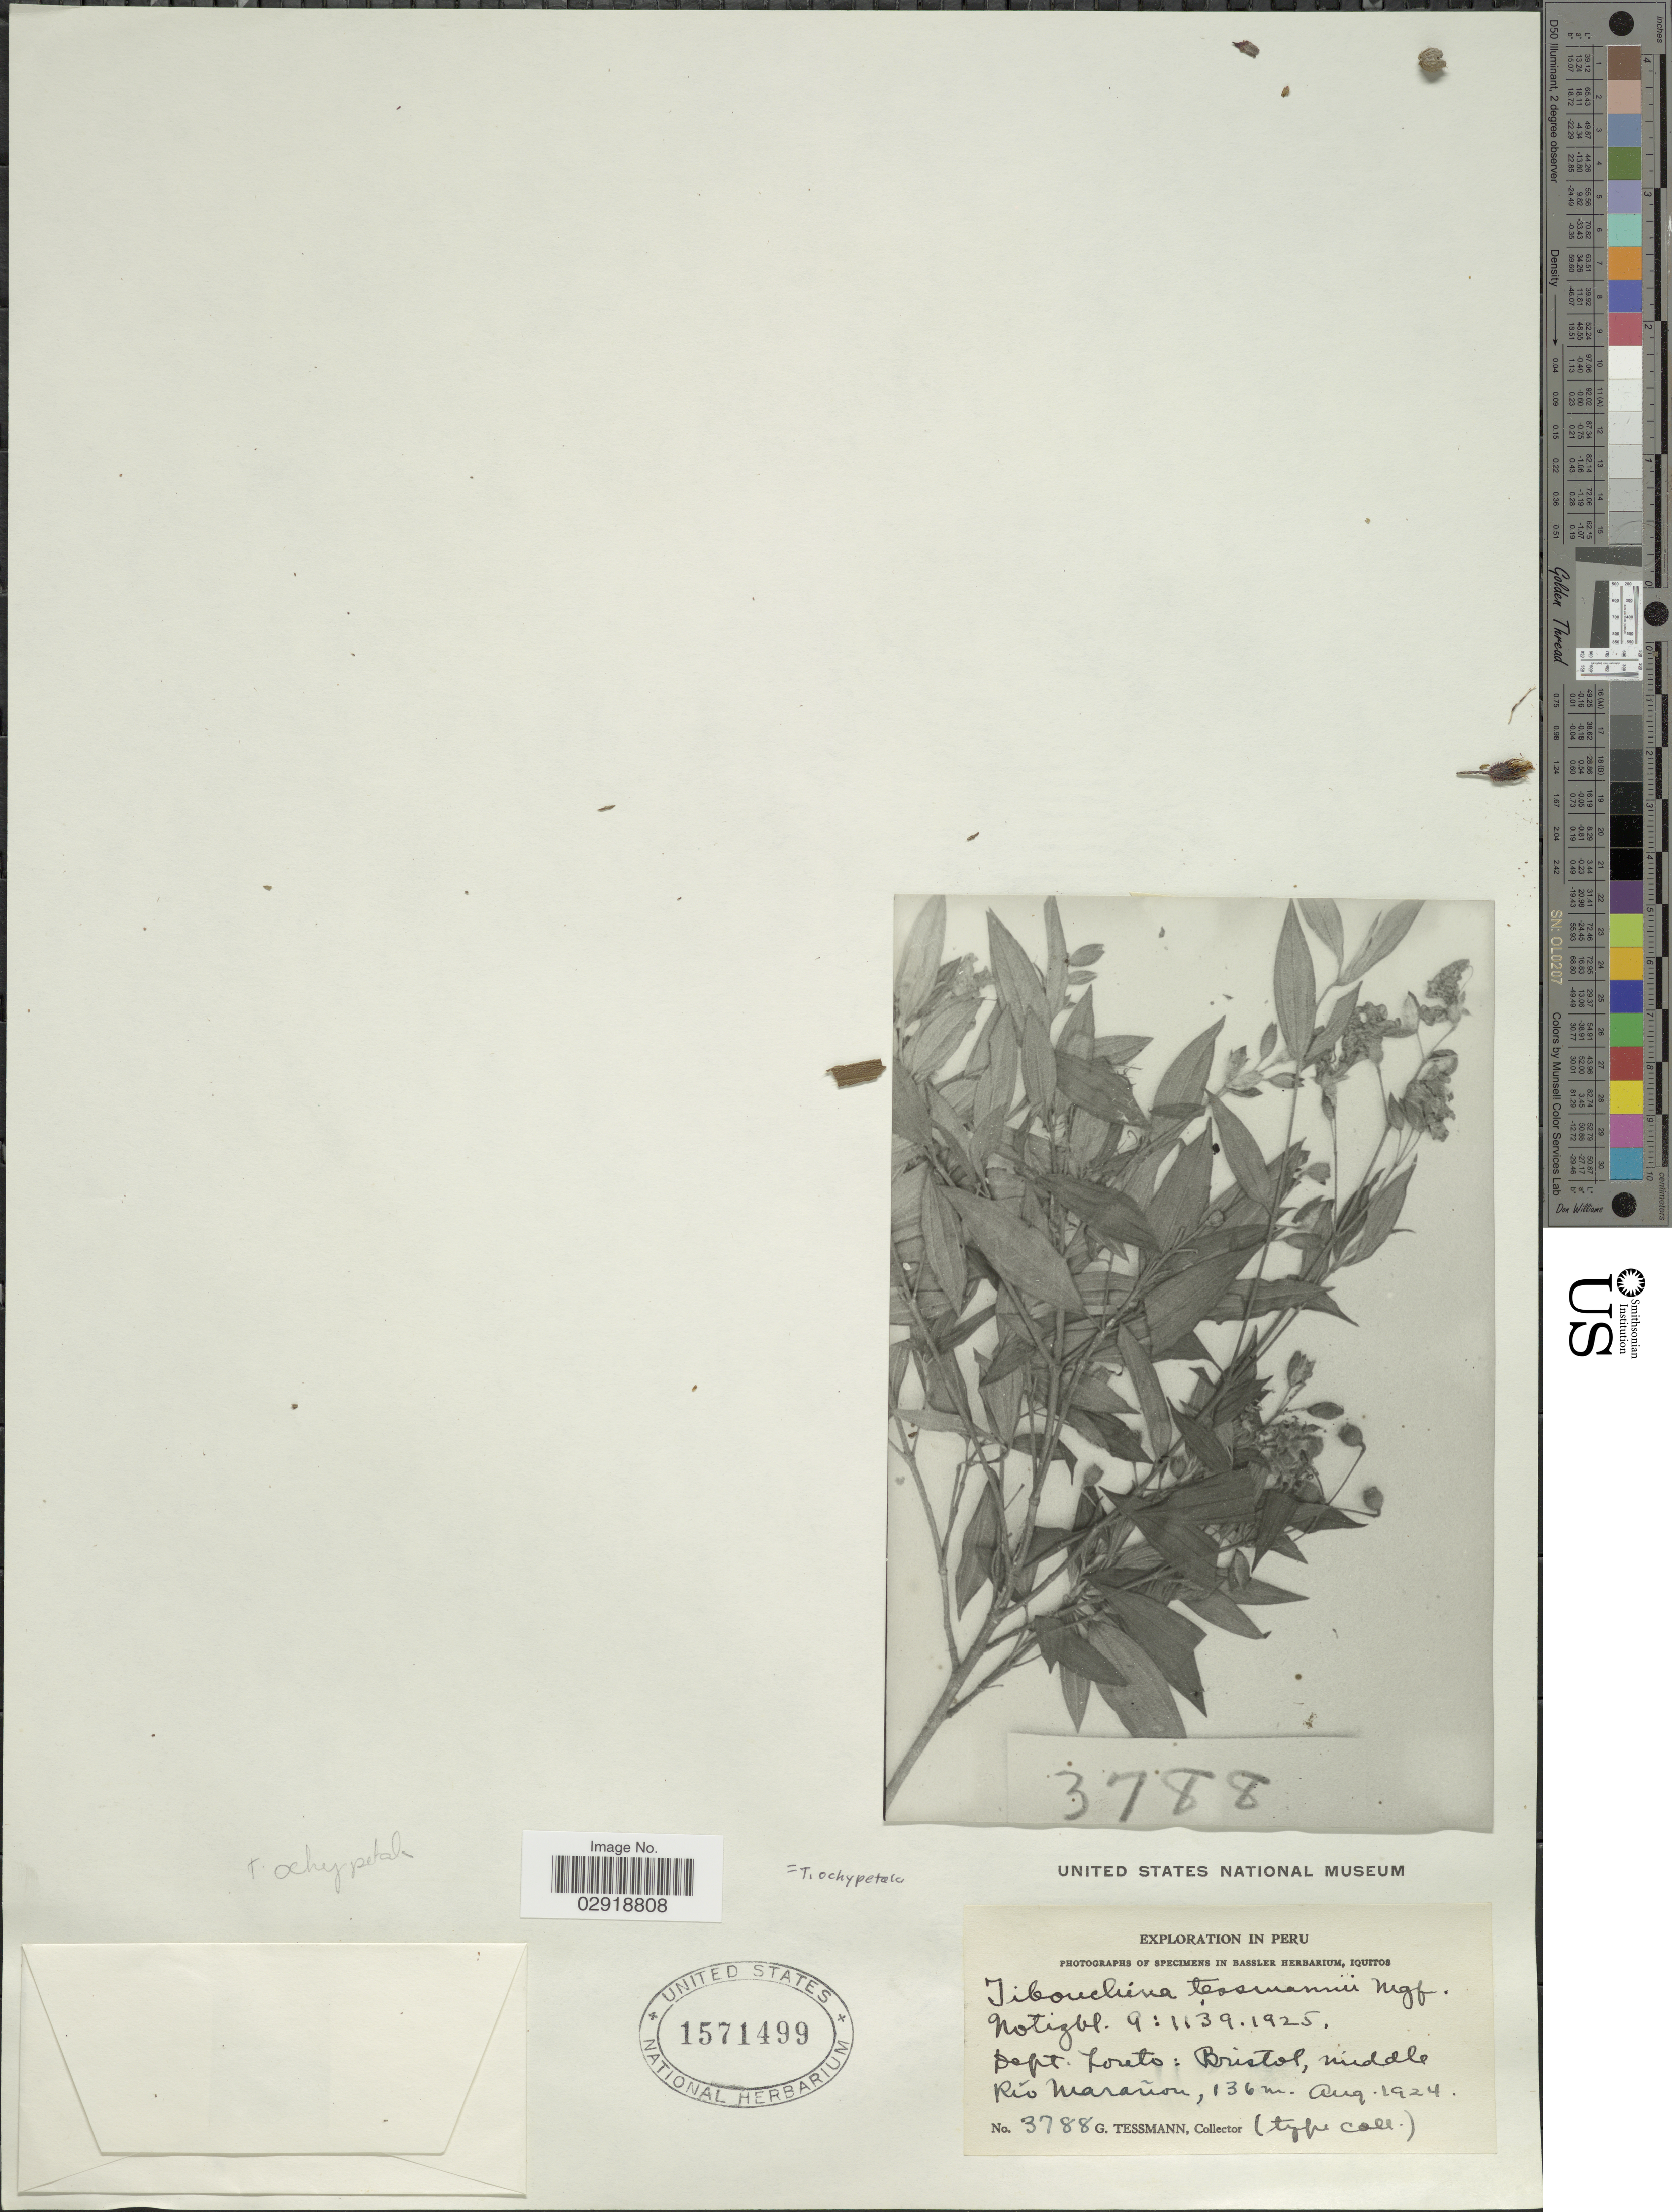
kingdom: Plantae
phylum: Tracheophyta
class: Magnoliopsida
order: Myrtales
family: Melastomataceae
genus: Tibouchina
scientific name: Tibouchina tessmannii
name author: Markgr.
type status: Type Collection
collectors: G. Tessmann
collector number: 3788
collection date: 1924-08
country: Peru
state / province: Loreto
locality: Dept. Loreto: Bristol, middle Rio Marañon.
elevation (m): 136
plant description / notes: Photograph and fragmentary material of type specimen ex herb. Hassler, Iquitos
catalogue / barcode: US 1571499